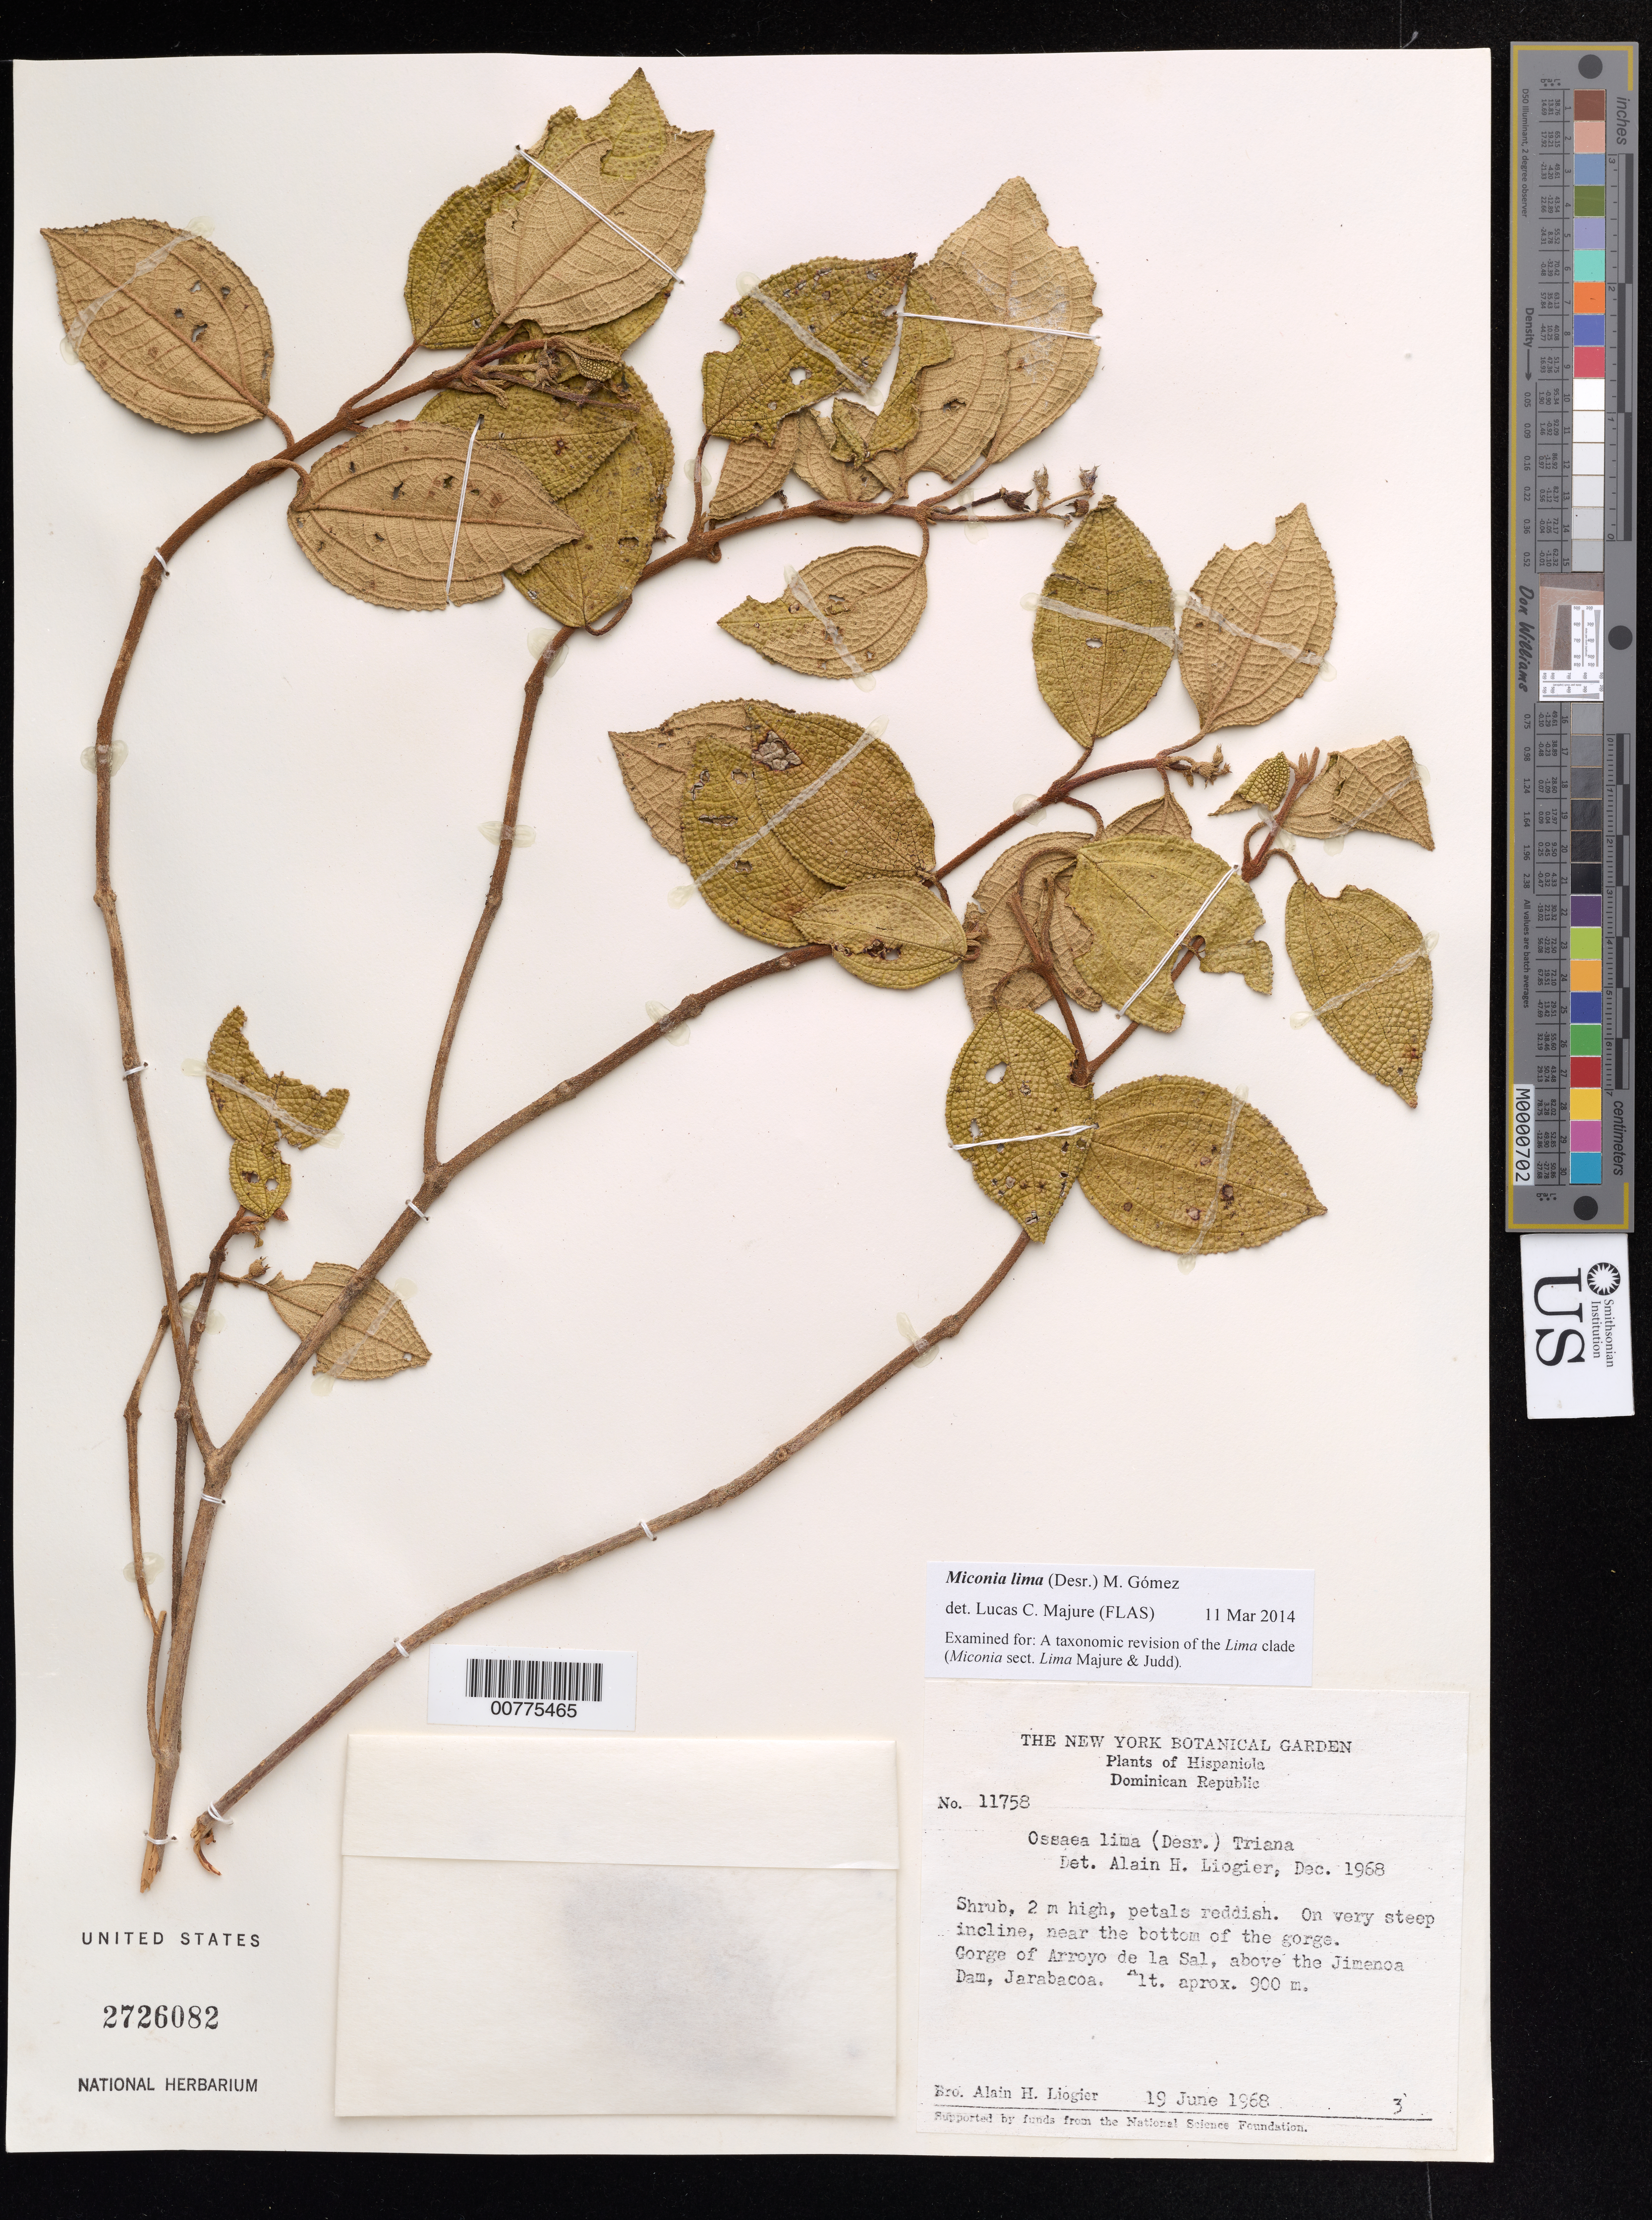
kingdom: Plantae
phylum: Tracheophyta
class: Magnoliopsida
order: Myrtales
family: Melastomataceae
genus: Miconia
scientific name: Miconia lima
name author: M. Gómez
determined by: Majure, Lucas C., (FLAS), University of Florida (UNITED STATES)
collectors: A. H. Liogier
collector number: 11758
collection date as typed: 19 Jun 1968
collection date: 1968-06-19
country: Dominican Republic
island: Hispaniola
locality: Jarabacoa, above the Jimenoa dam; gorge of Arroyo de la Sal.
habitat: On very steep incline, near the bottom of the gorge.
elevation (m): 900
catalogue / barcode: US 2726082